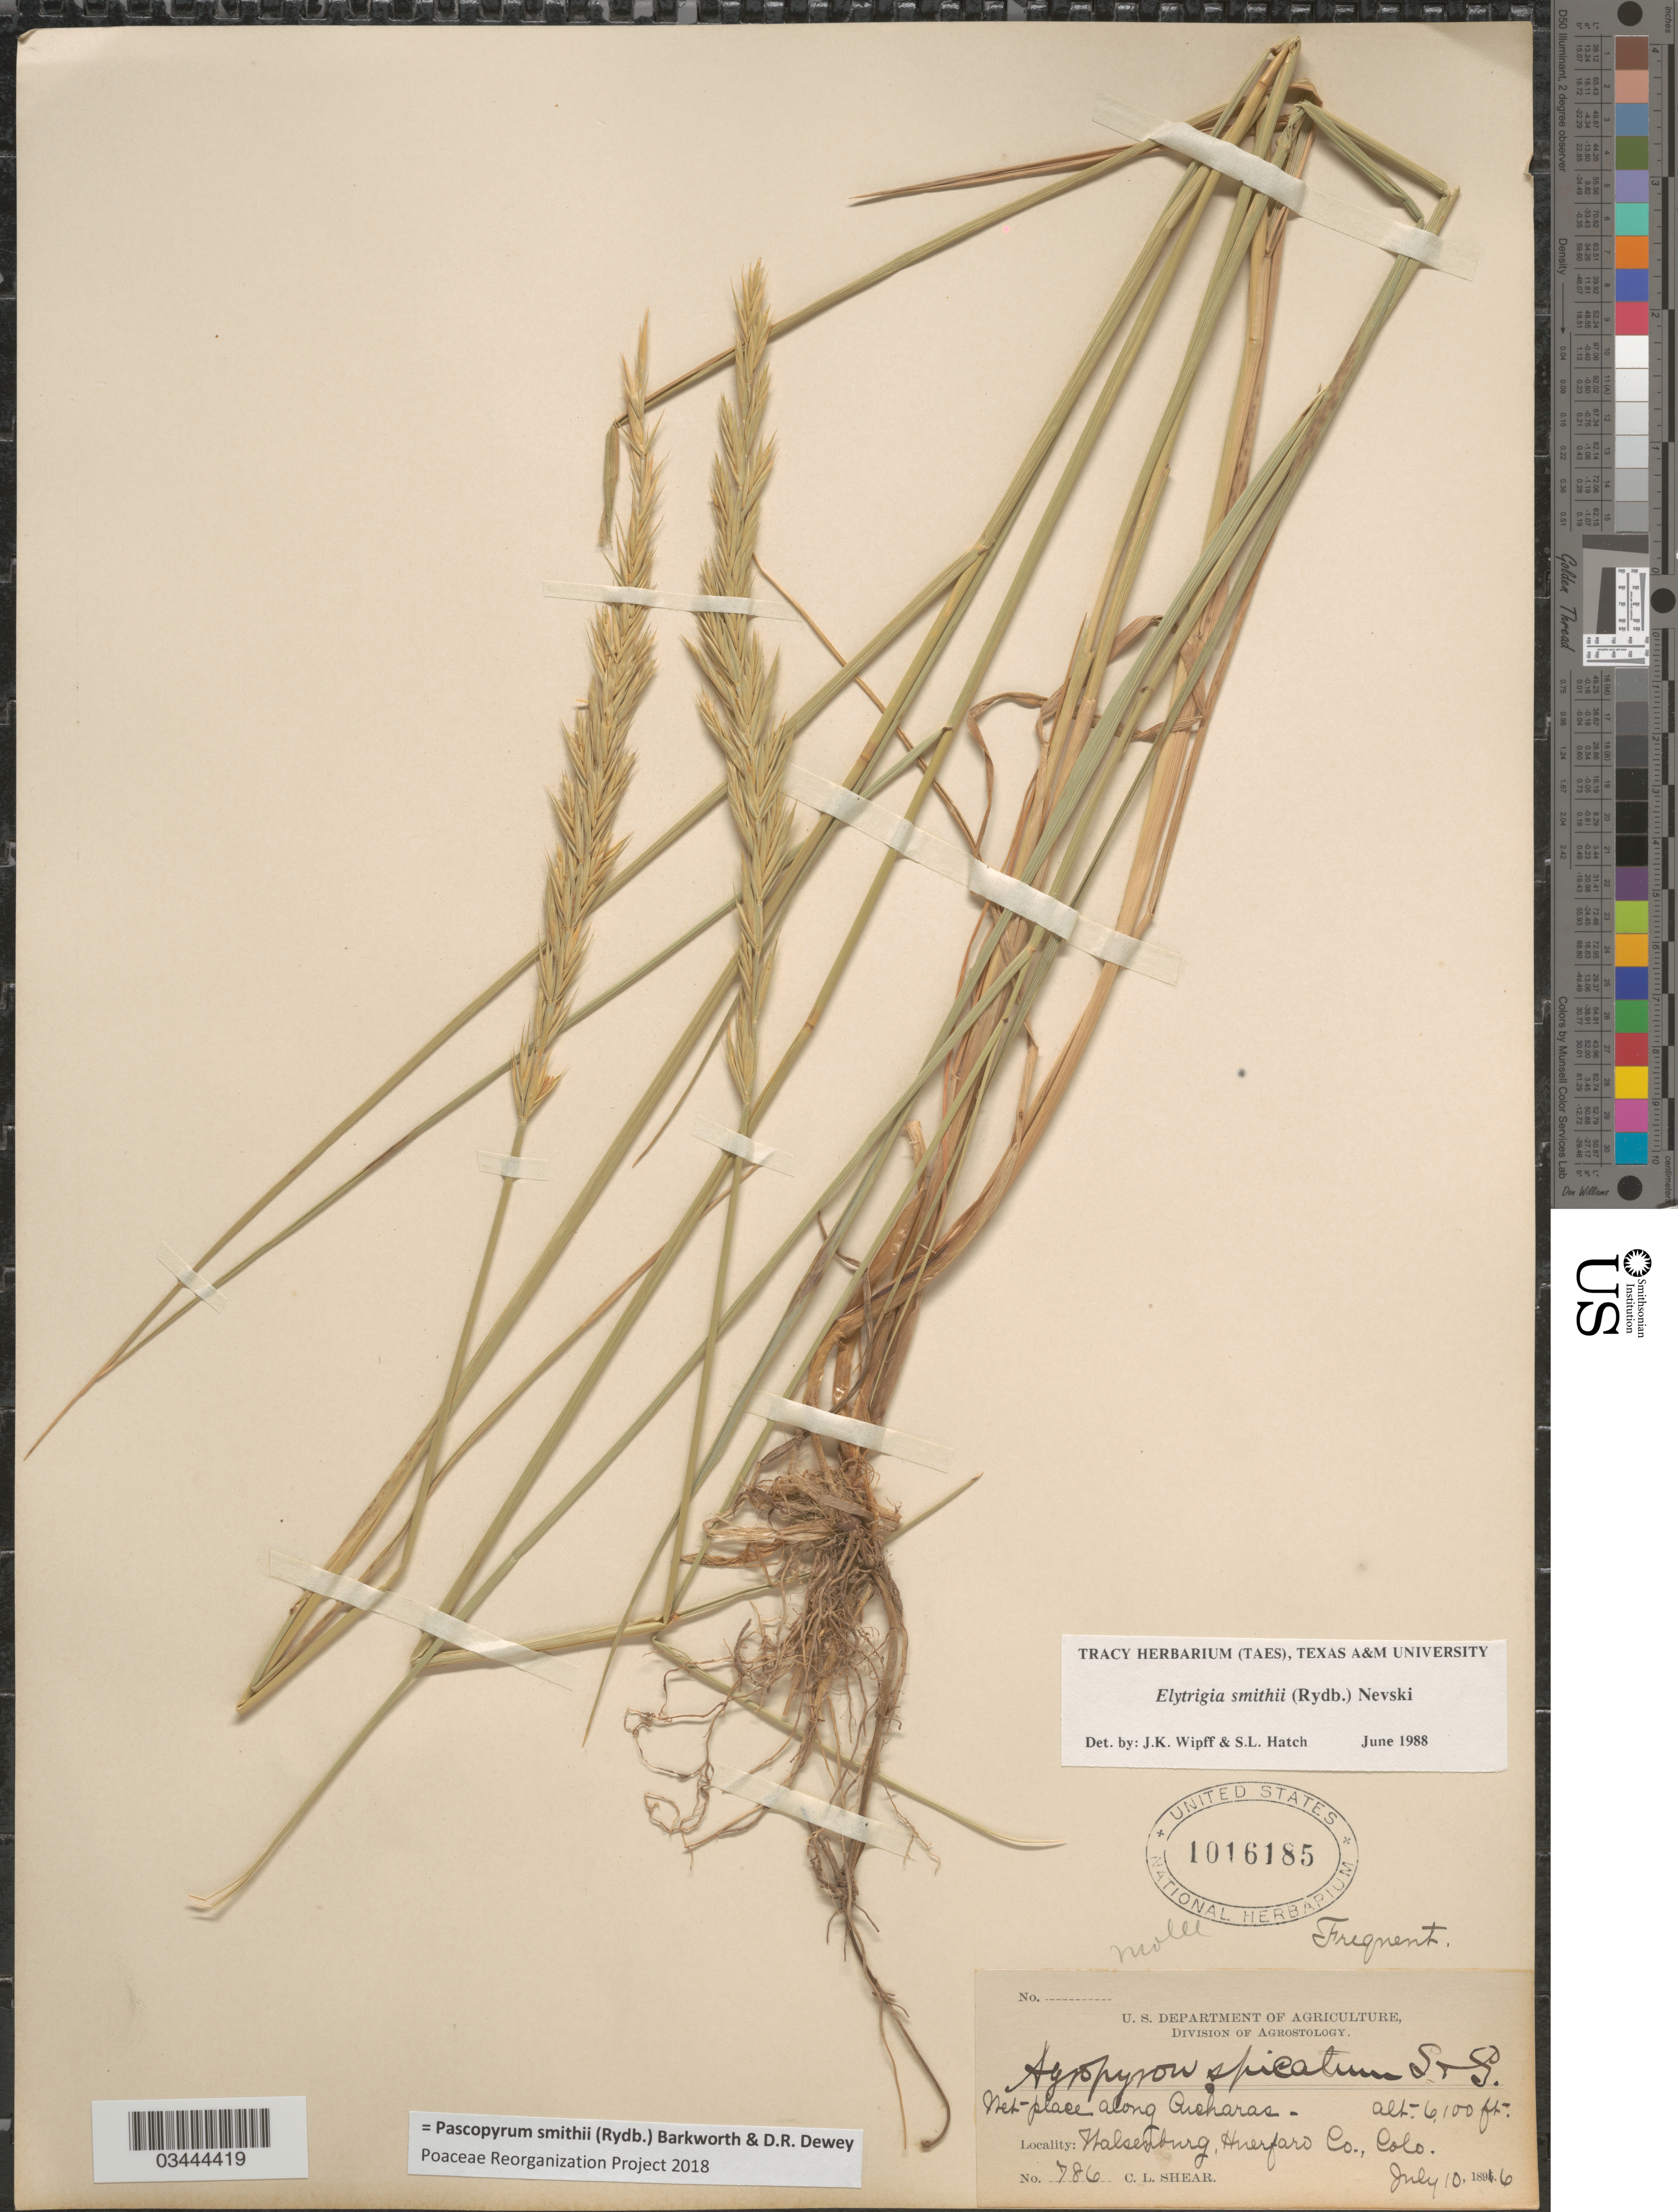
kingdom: Plantae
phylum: Tracheophyta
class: Liliopsida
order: Poales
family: Poaceae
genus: Pascopyrum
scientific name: Pascopyrum smithii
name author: (Rydb.) Barkworth & Dewey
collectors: C. L. Shear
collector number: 786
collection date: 1896-07-10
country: United States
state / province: Colorado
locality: Wet place along Ancharas. Walsenburg, Huerfaro Co.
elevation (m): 1859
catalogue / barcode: US 1016185